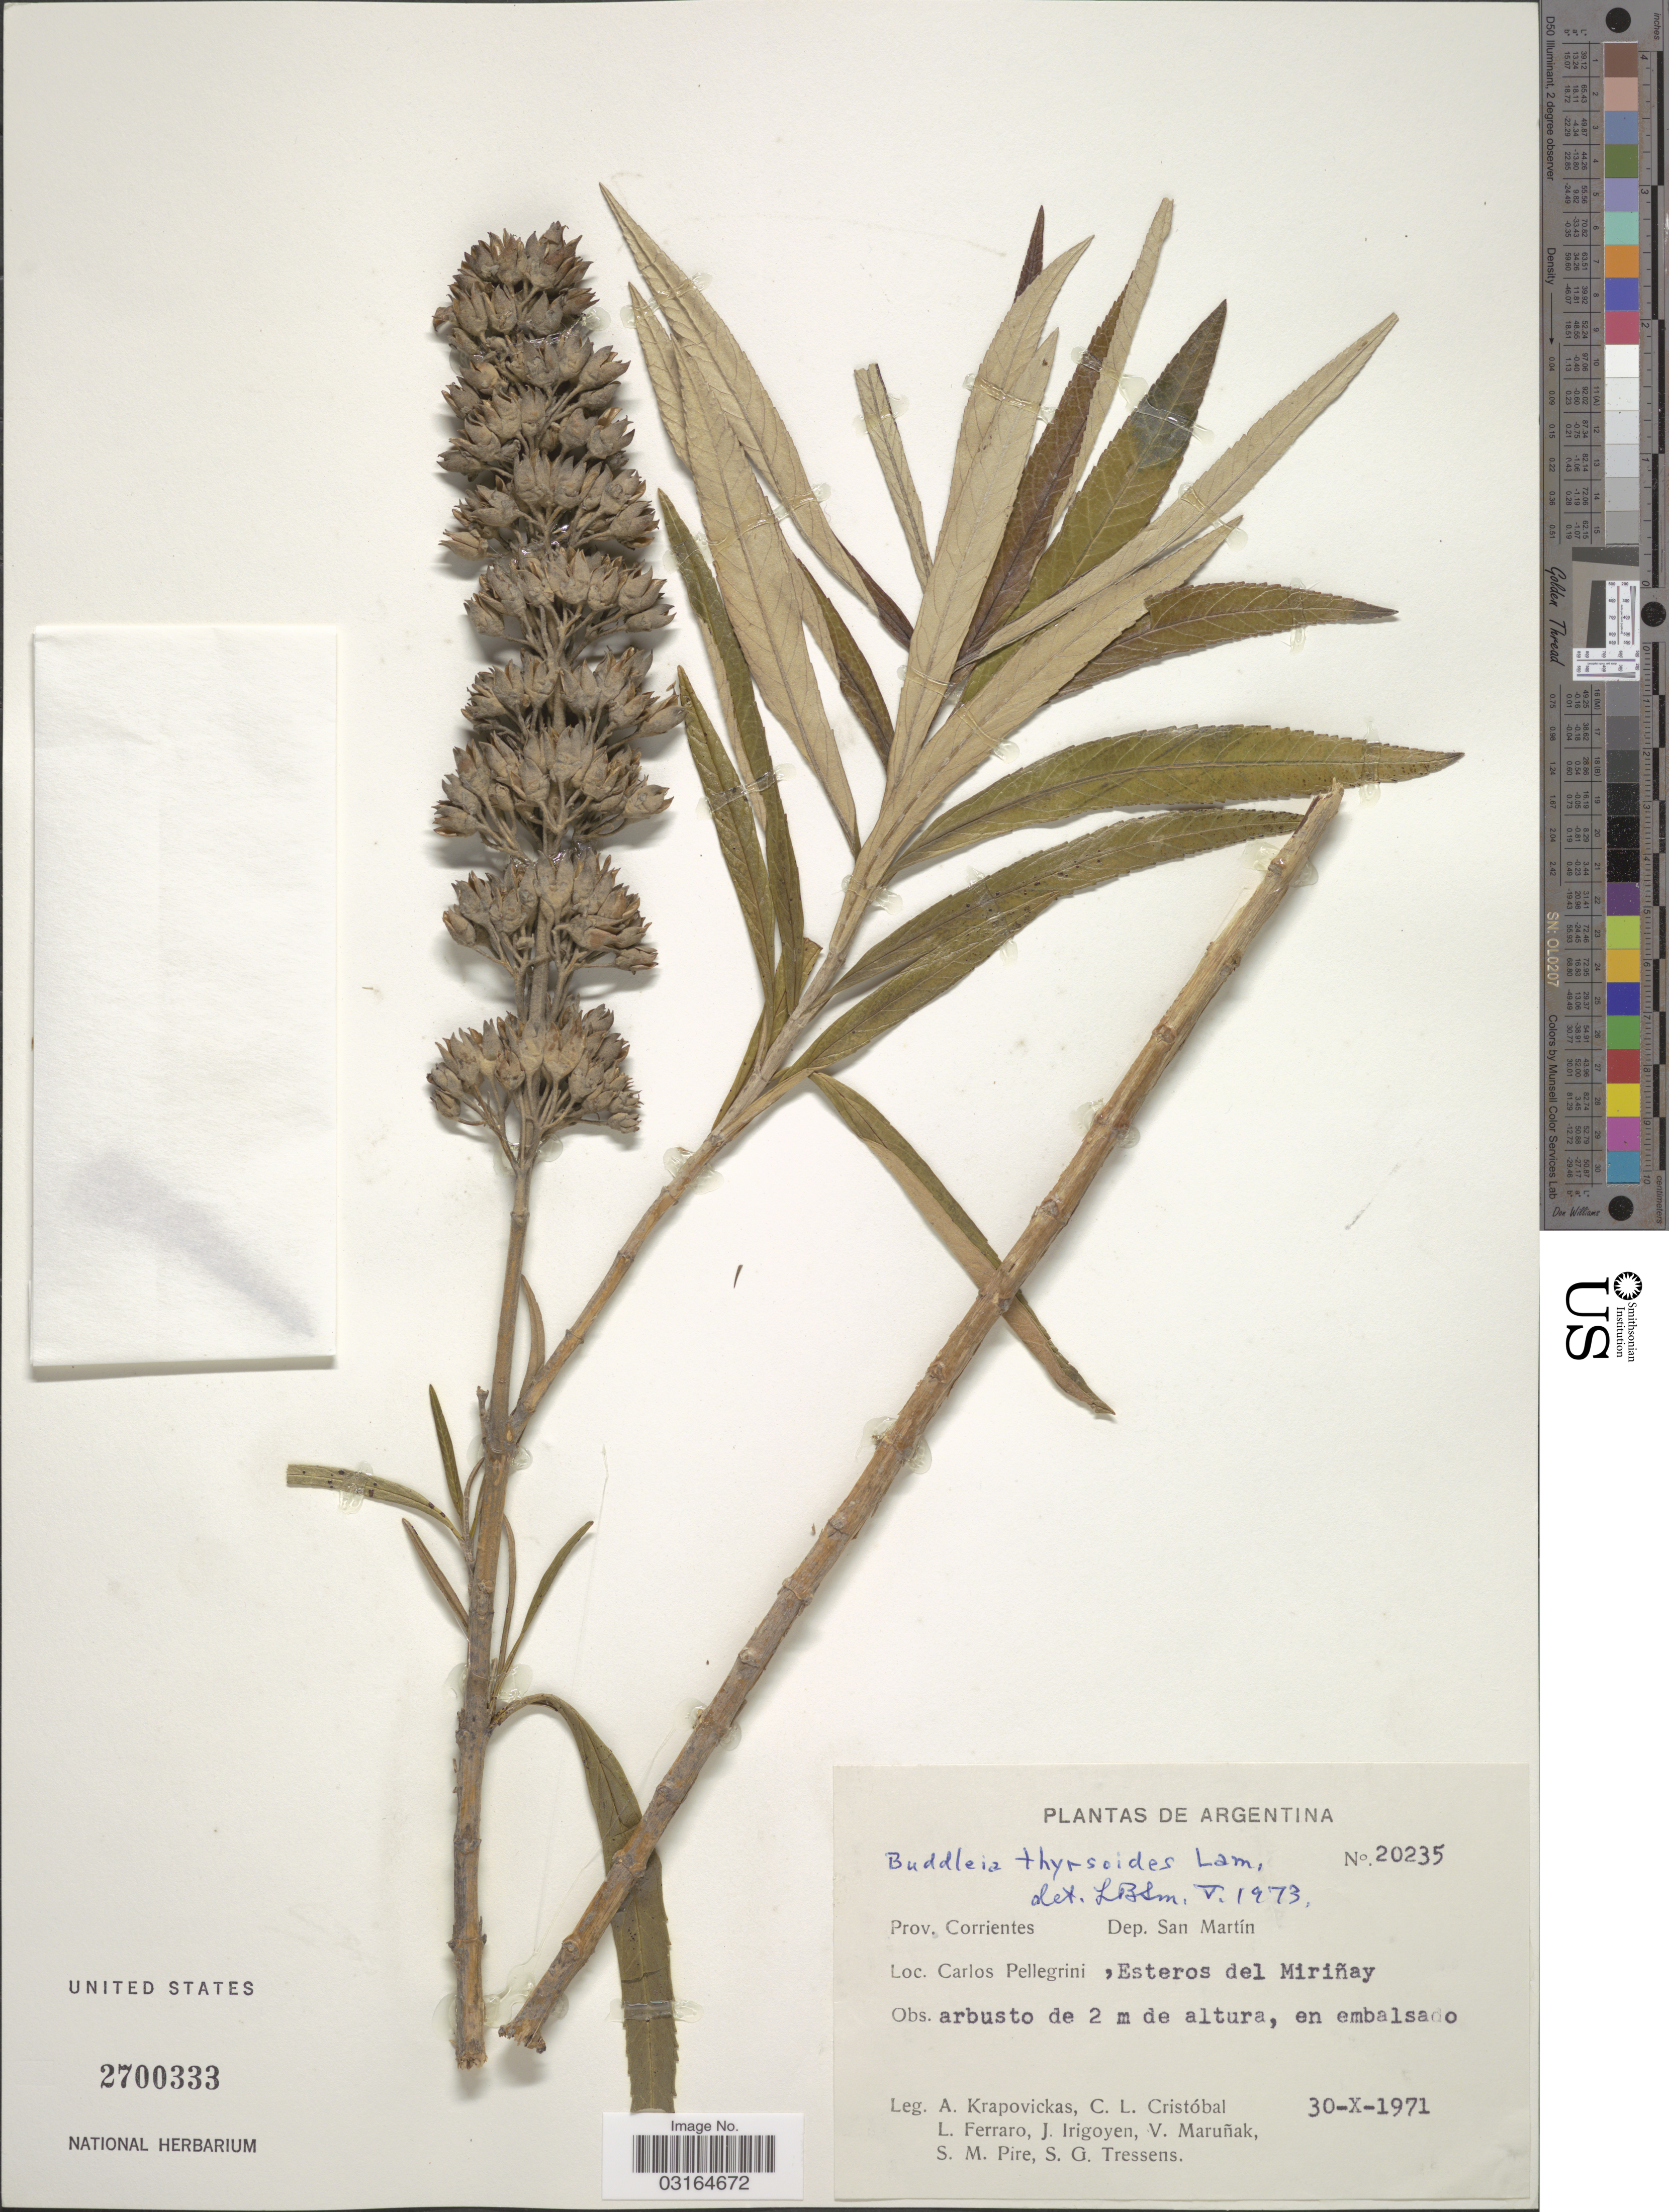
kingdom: Plantae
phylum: Tracheophyta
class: Magnoliopsida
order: Lamiales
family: Scrophulariaceae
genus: Buddleja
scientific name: Buddleja thyrsoides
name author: Lam.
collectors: A. Krapovickas, C. L. Cristóbal, L. Ferraro, J. Irigoyen & et al.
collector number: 20235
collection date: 1971-10-30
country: Argentina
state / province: Corrientes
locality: Dep. San Martín. Carlos Pellegrini, Esteros del Miriñay.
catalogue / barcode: US 2700333